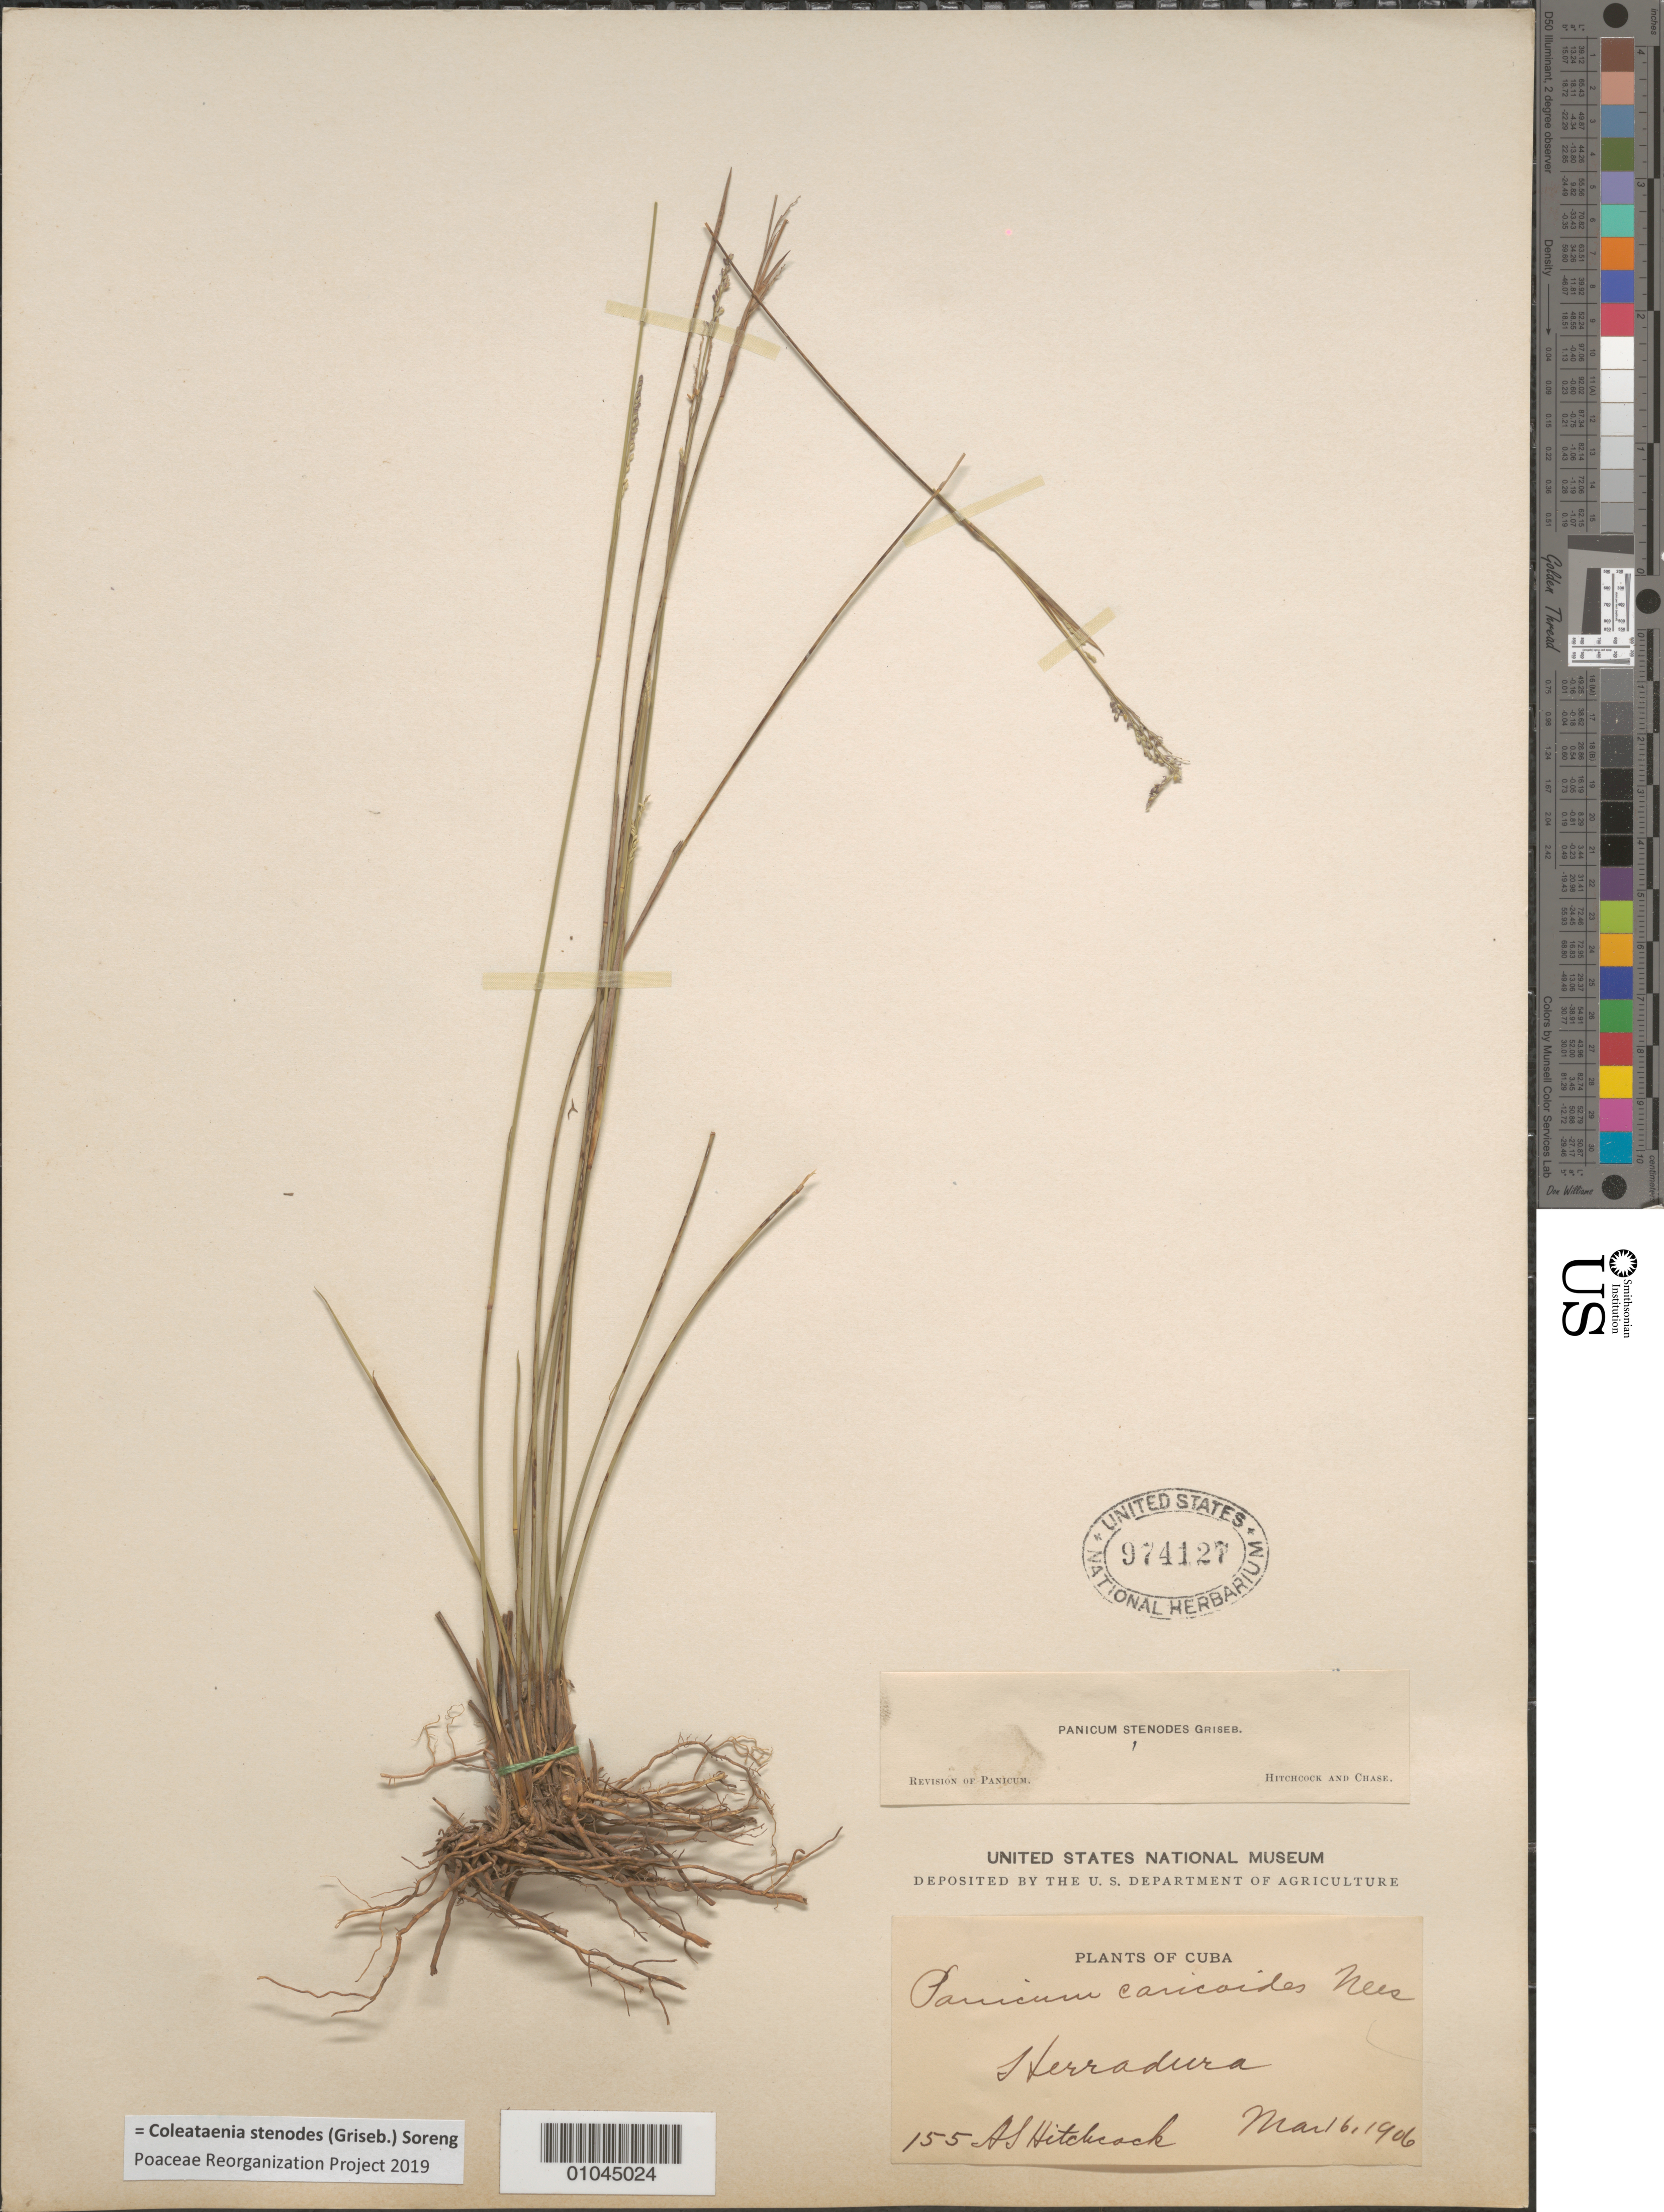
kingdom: Plantae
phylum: Tracheophyta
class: Liliopsida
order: Poales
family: Poaceae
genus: Panicum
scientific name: Panicum stenodes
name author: Griseb.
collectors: A. S. Hitchcock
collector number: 155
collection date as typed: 16 Mar 1906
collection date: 1906-03-16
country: Cuba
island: Cuba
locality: Herradura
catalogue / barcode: US 974127